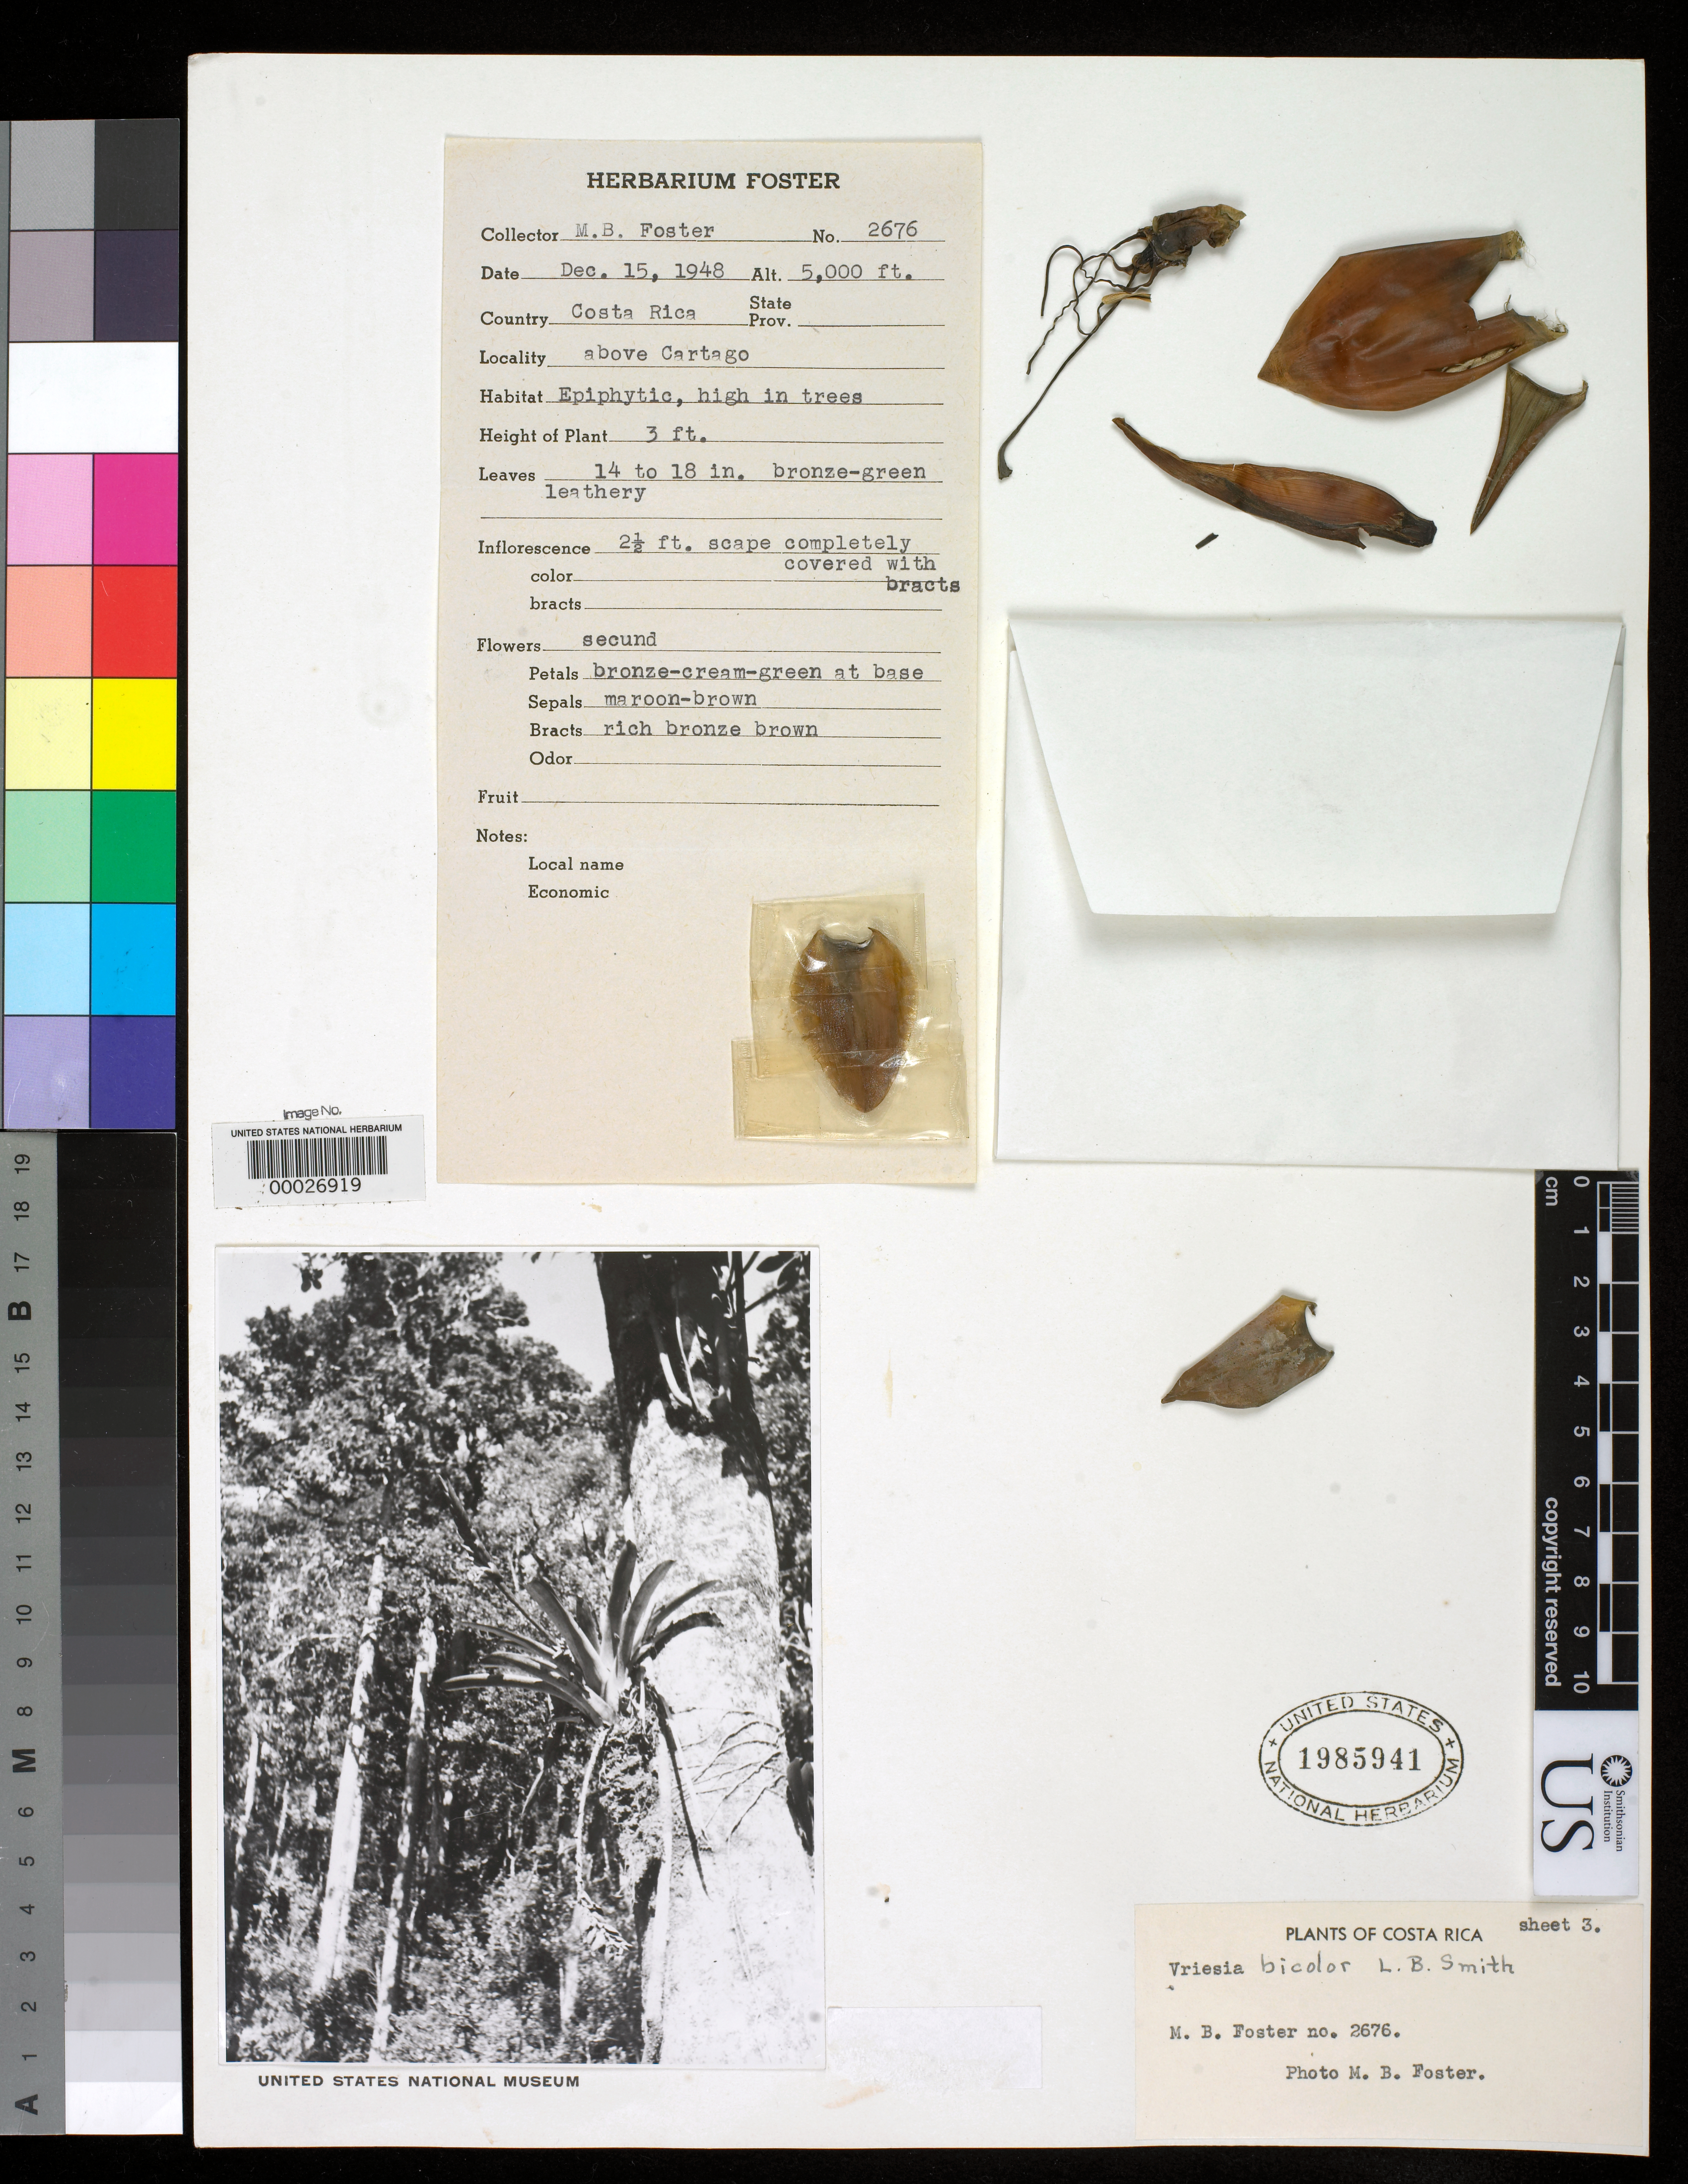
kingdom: Plantae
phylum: Tracheophyta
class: Liliopsida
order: Poales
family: Bromeliaceae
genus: Vriesea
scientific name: Vriesea bicolor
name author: L.B. Sm.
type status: Holotype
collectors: M. B. Foster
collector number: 2676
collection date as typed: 15 Dec 1948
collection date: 1948-12-15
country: Costa Rica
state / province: Cartago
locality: Above Cartago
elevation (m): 1500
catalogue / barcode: US 1985941